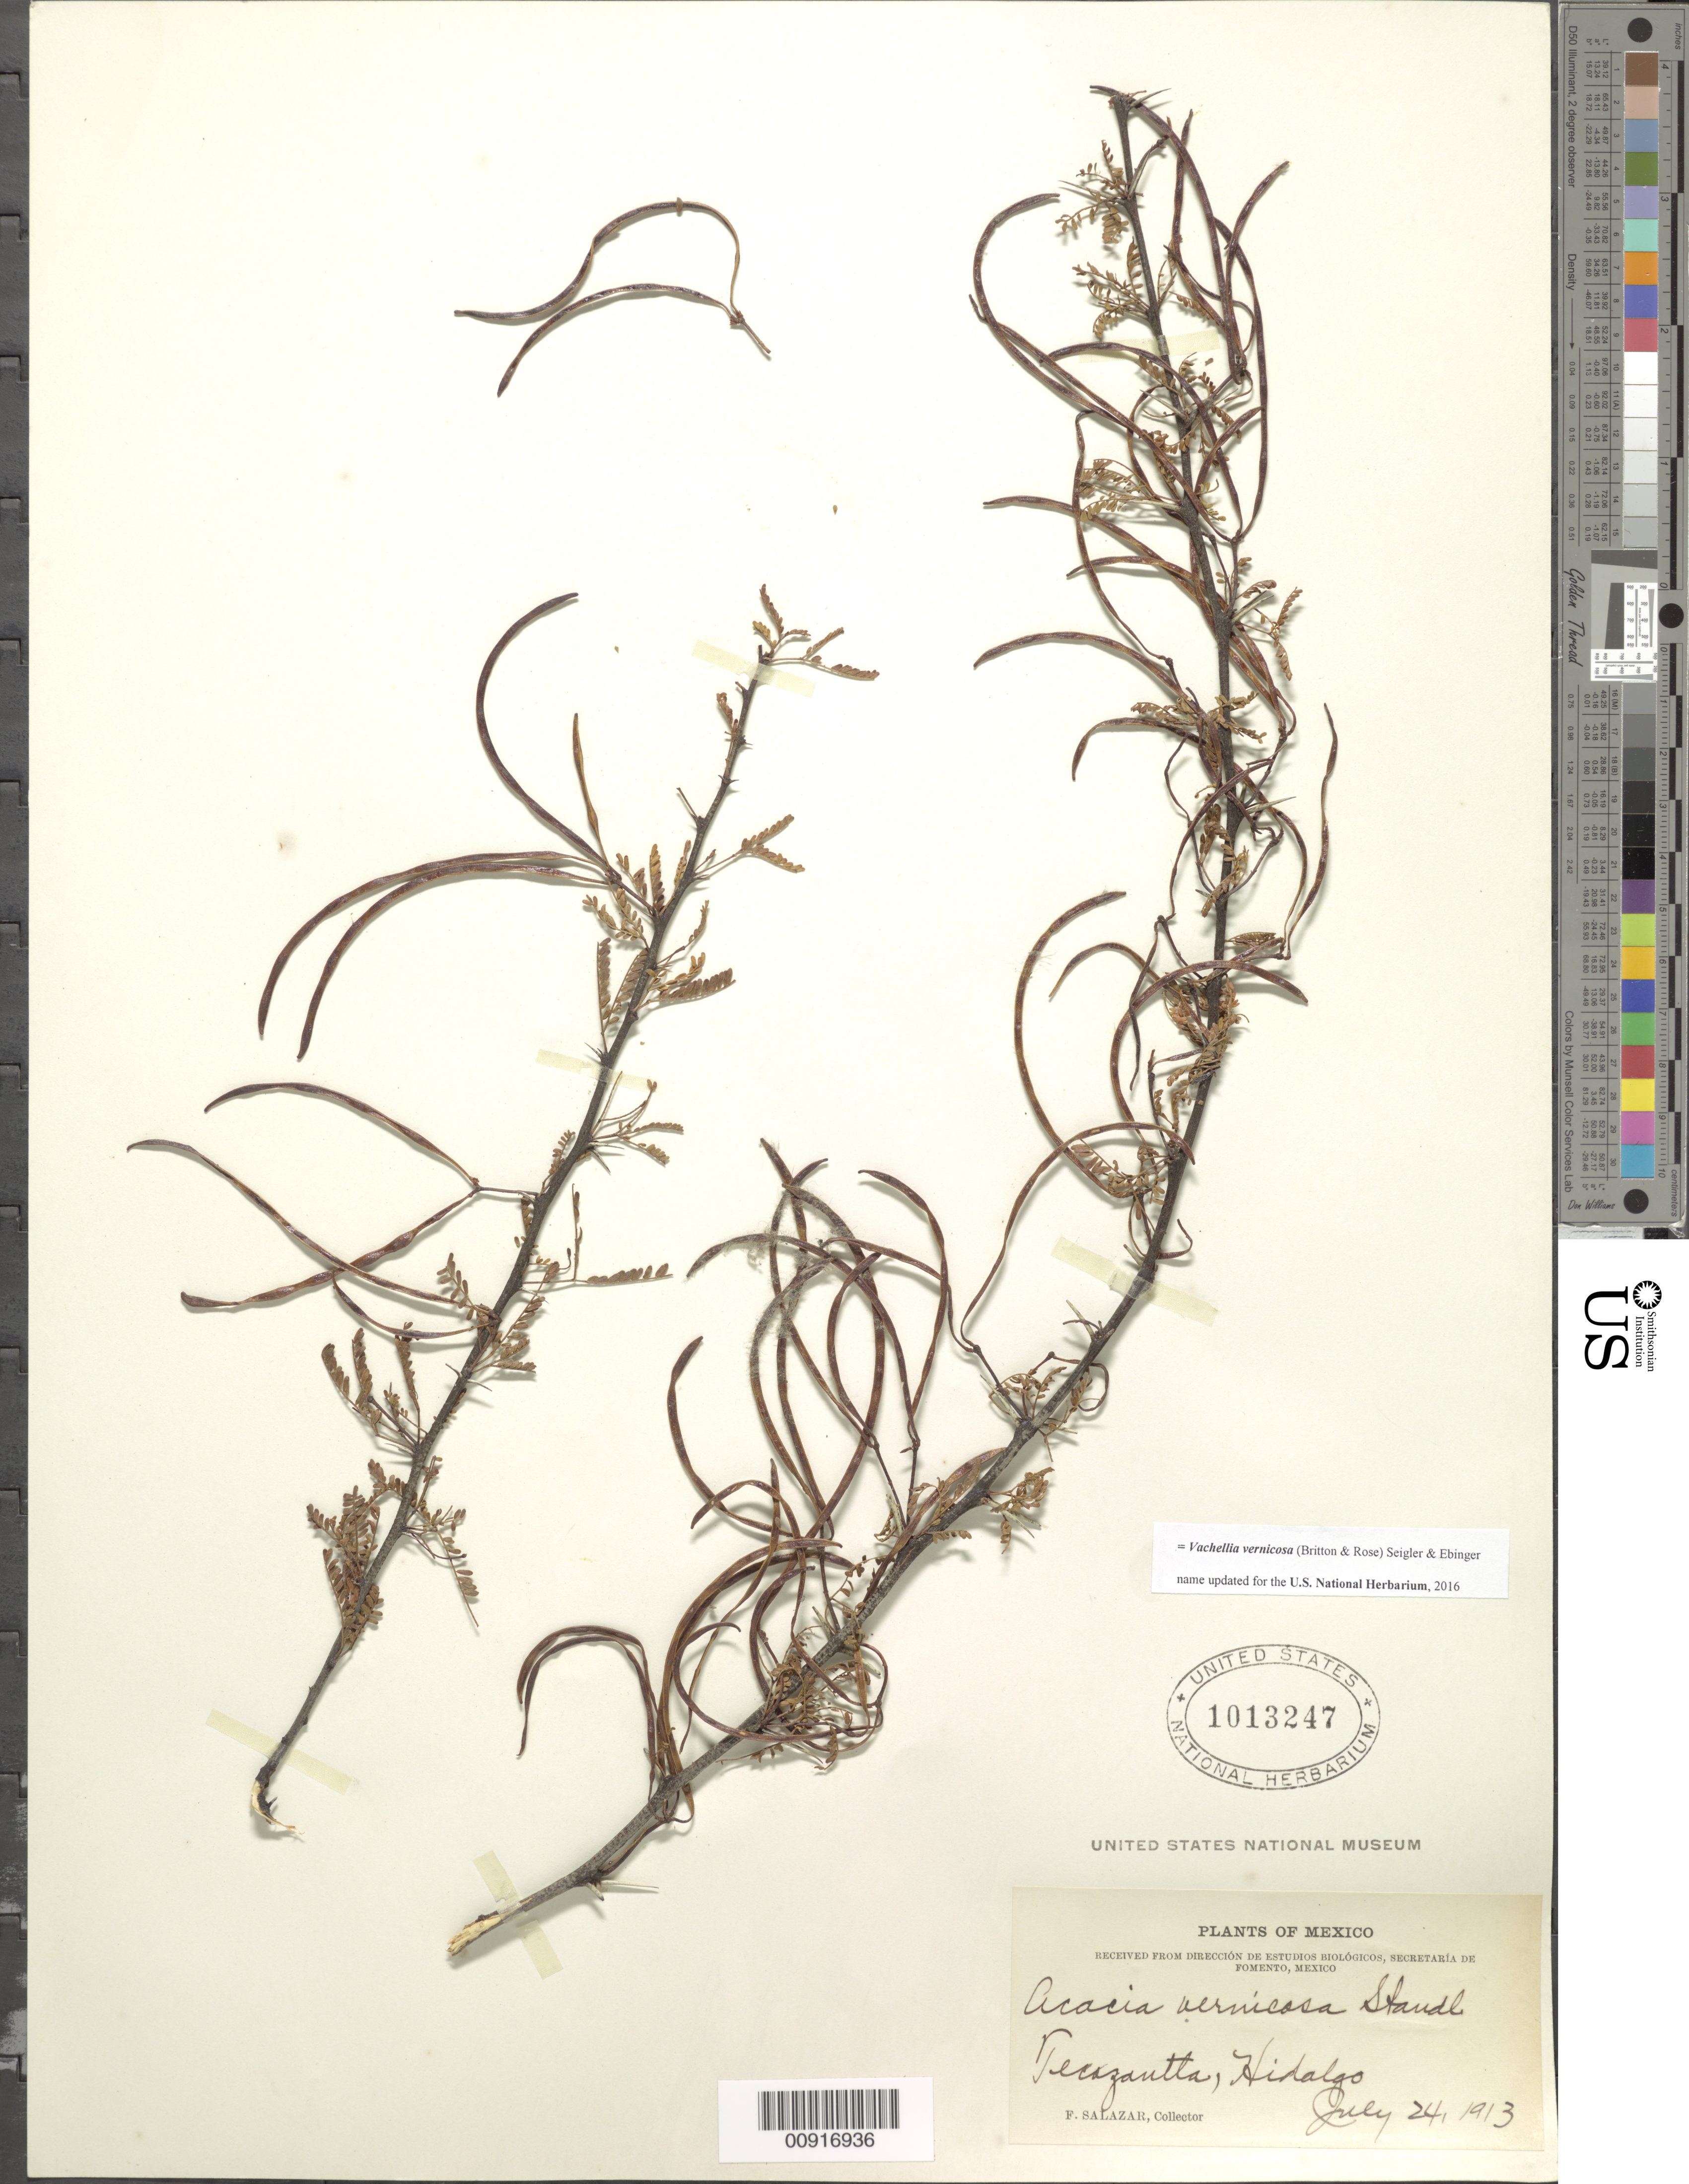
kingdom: Plantae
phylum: Tracheophyta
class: Magnoliopsida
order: Fabales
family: Fabaceae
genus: Vachellia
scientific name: Vachellia vernicosa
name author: (Britton & Rose) Seigler & Ebinger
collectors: F. Salazar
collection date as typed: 24 Jul 1913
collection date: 1913-07-24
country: Mexico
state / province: Hidalgo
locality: Tecozautla, Hidalgo.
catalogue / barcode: US 1013247